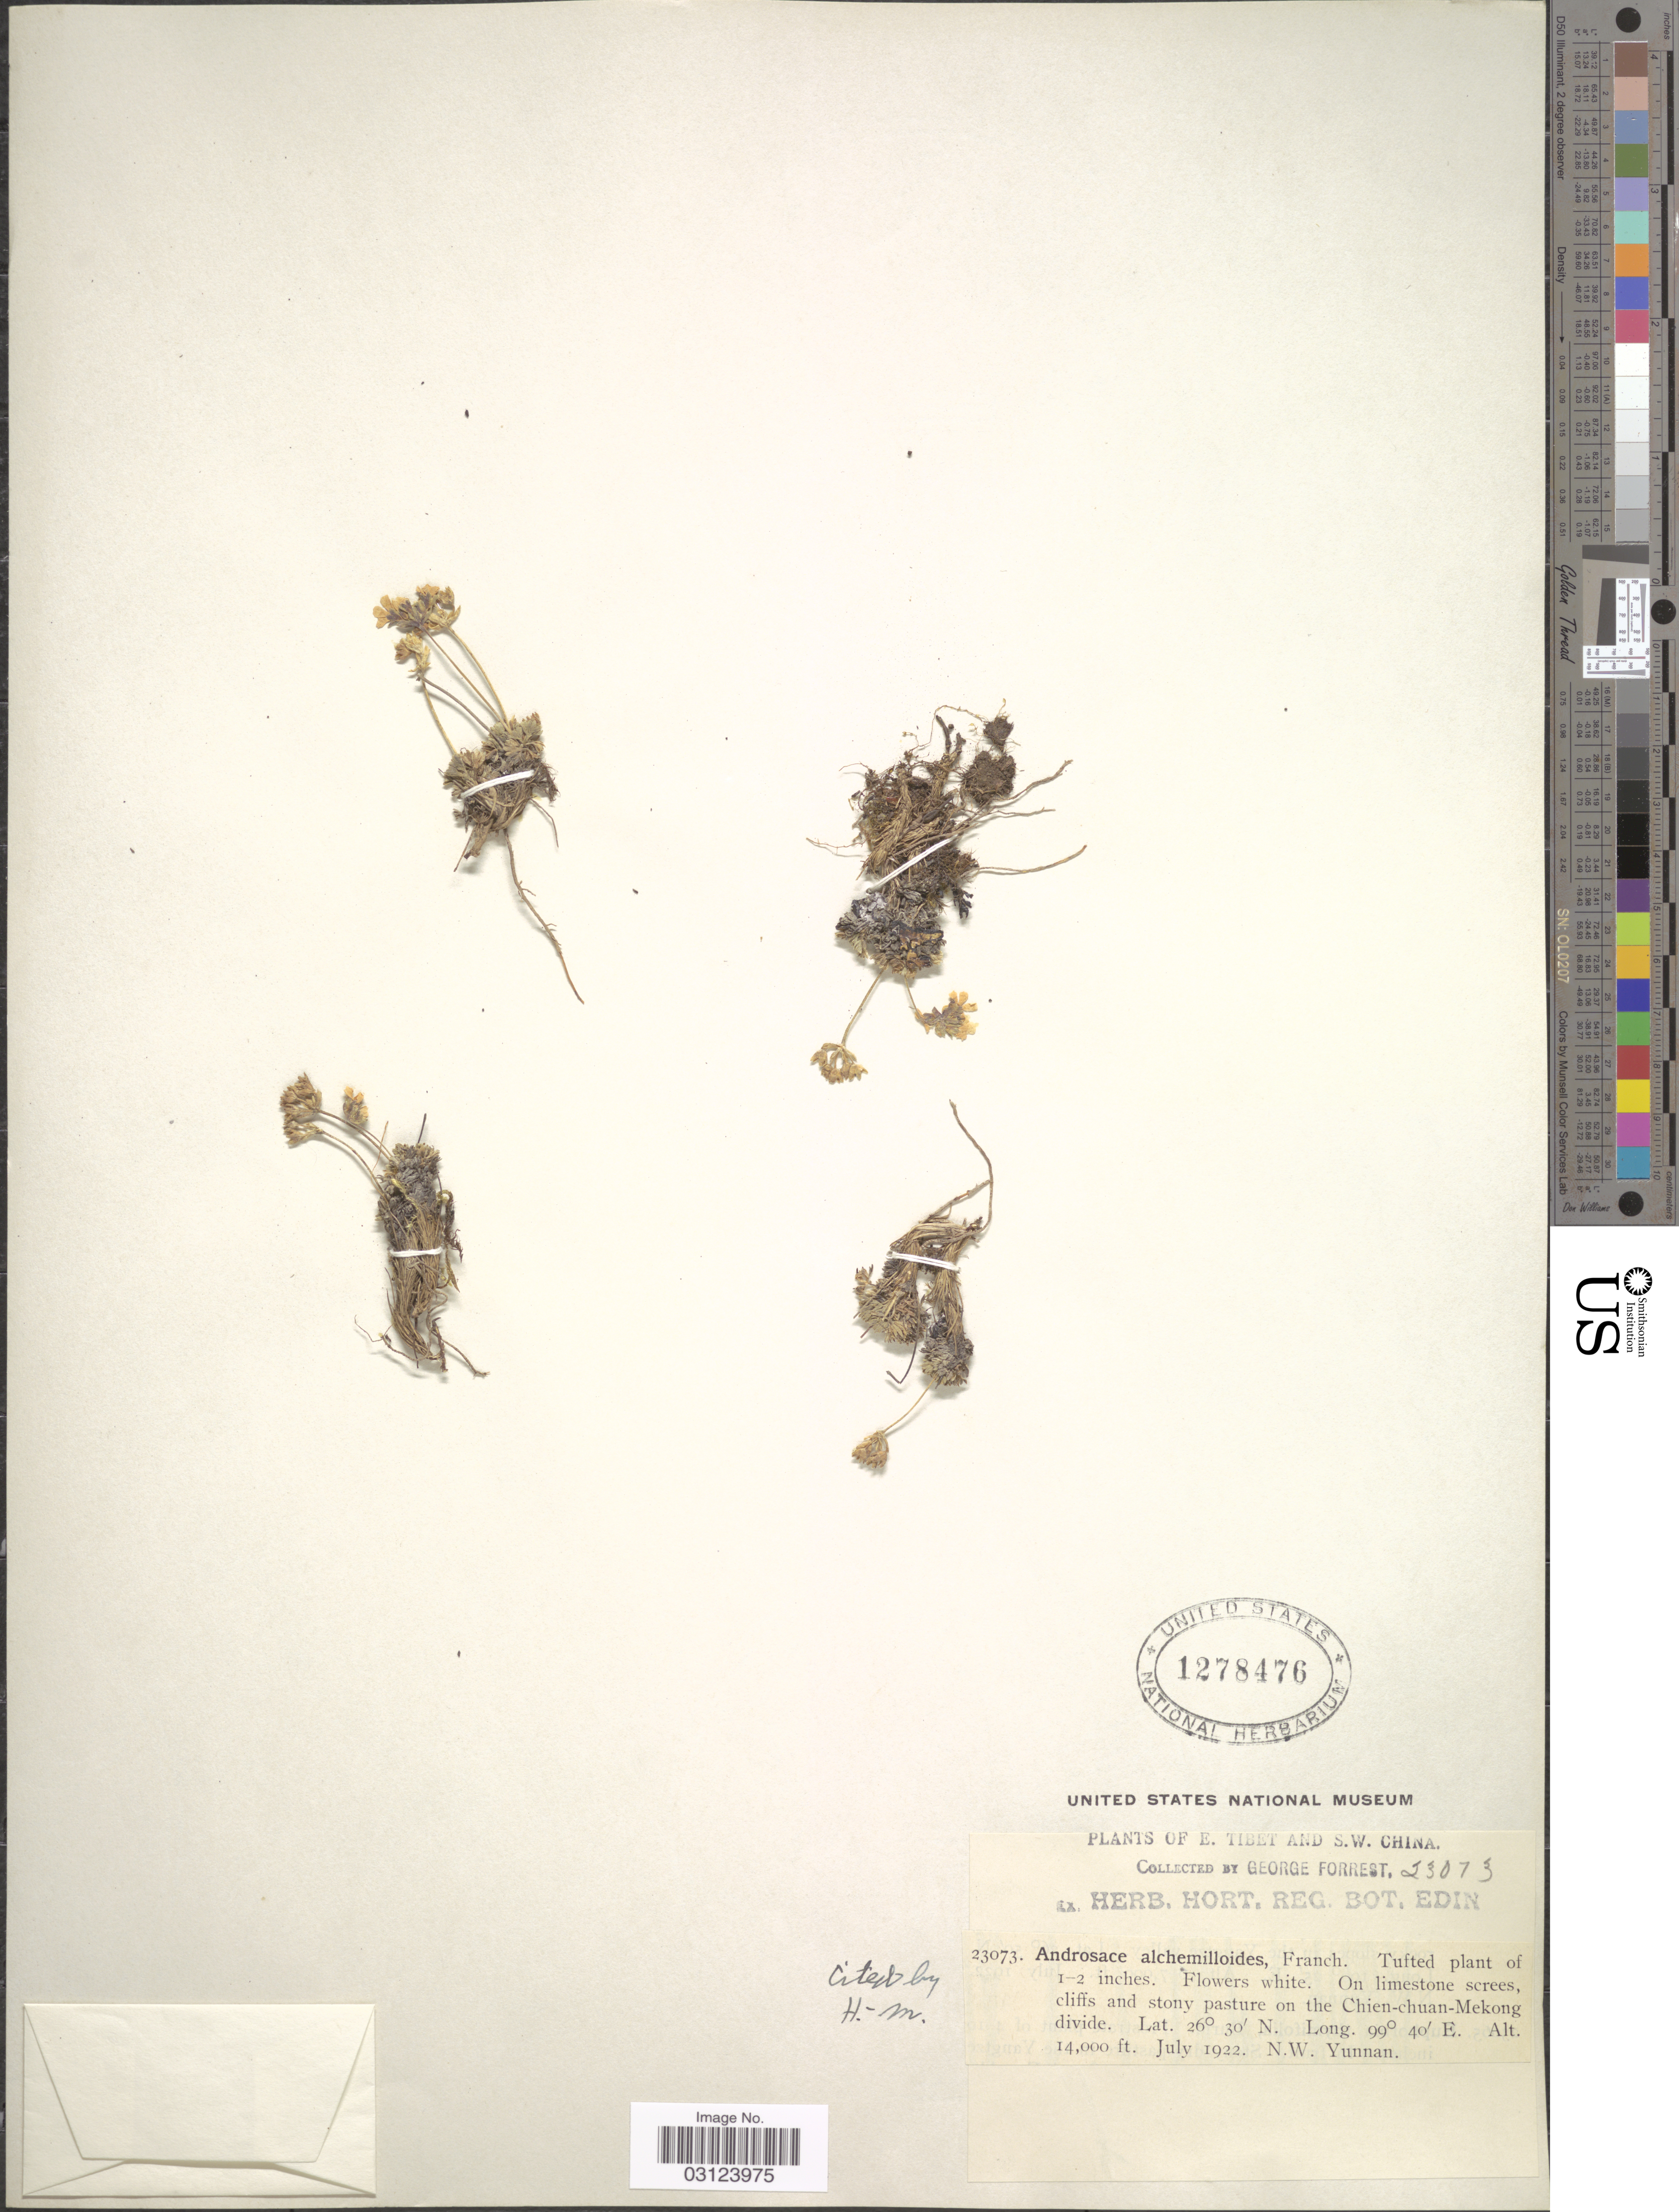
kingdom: Plantae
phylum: Tracheophyta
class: Magnoliopsida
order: Ericales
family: Primulaceae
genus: Androsace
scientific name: Androsace alchemilloides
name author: Franch.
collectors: G. Forrest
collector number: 23073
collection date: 1922-07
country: China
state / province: Yunnan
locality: S.W. China, On limestone screes, cliffs and stony pasture on the Chien-chuan-Mekong divide, N. W. Yunnan.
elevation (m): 4267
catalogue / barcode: US 1278476